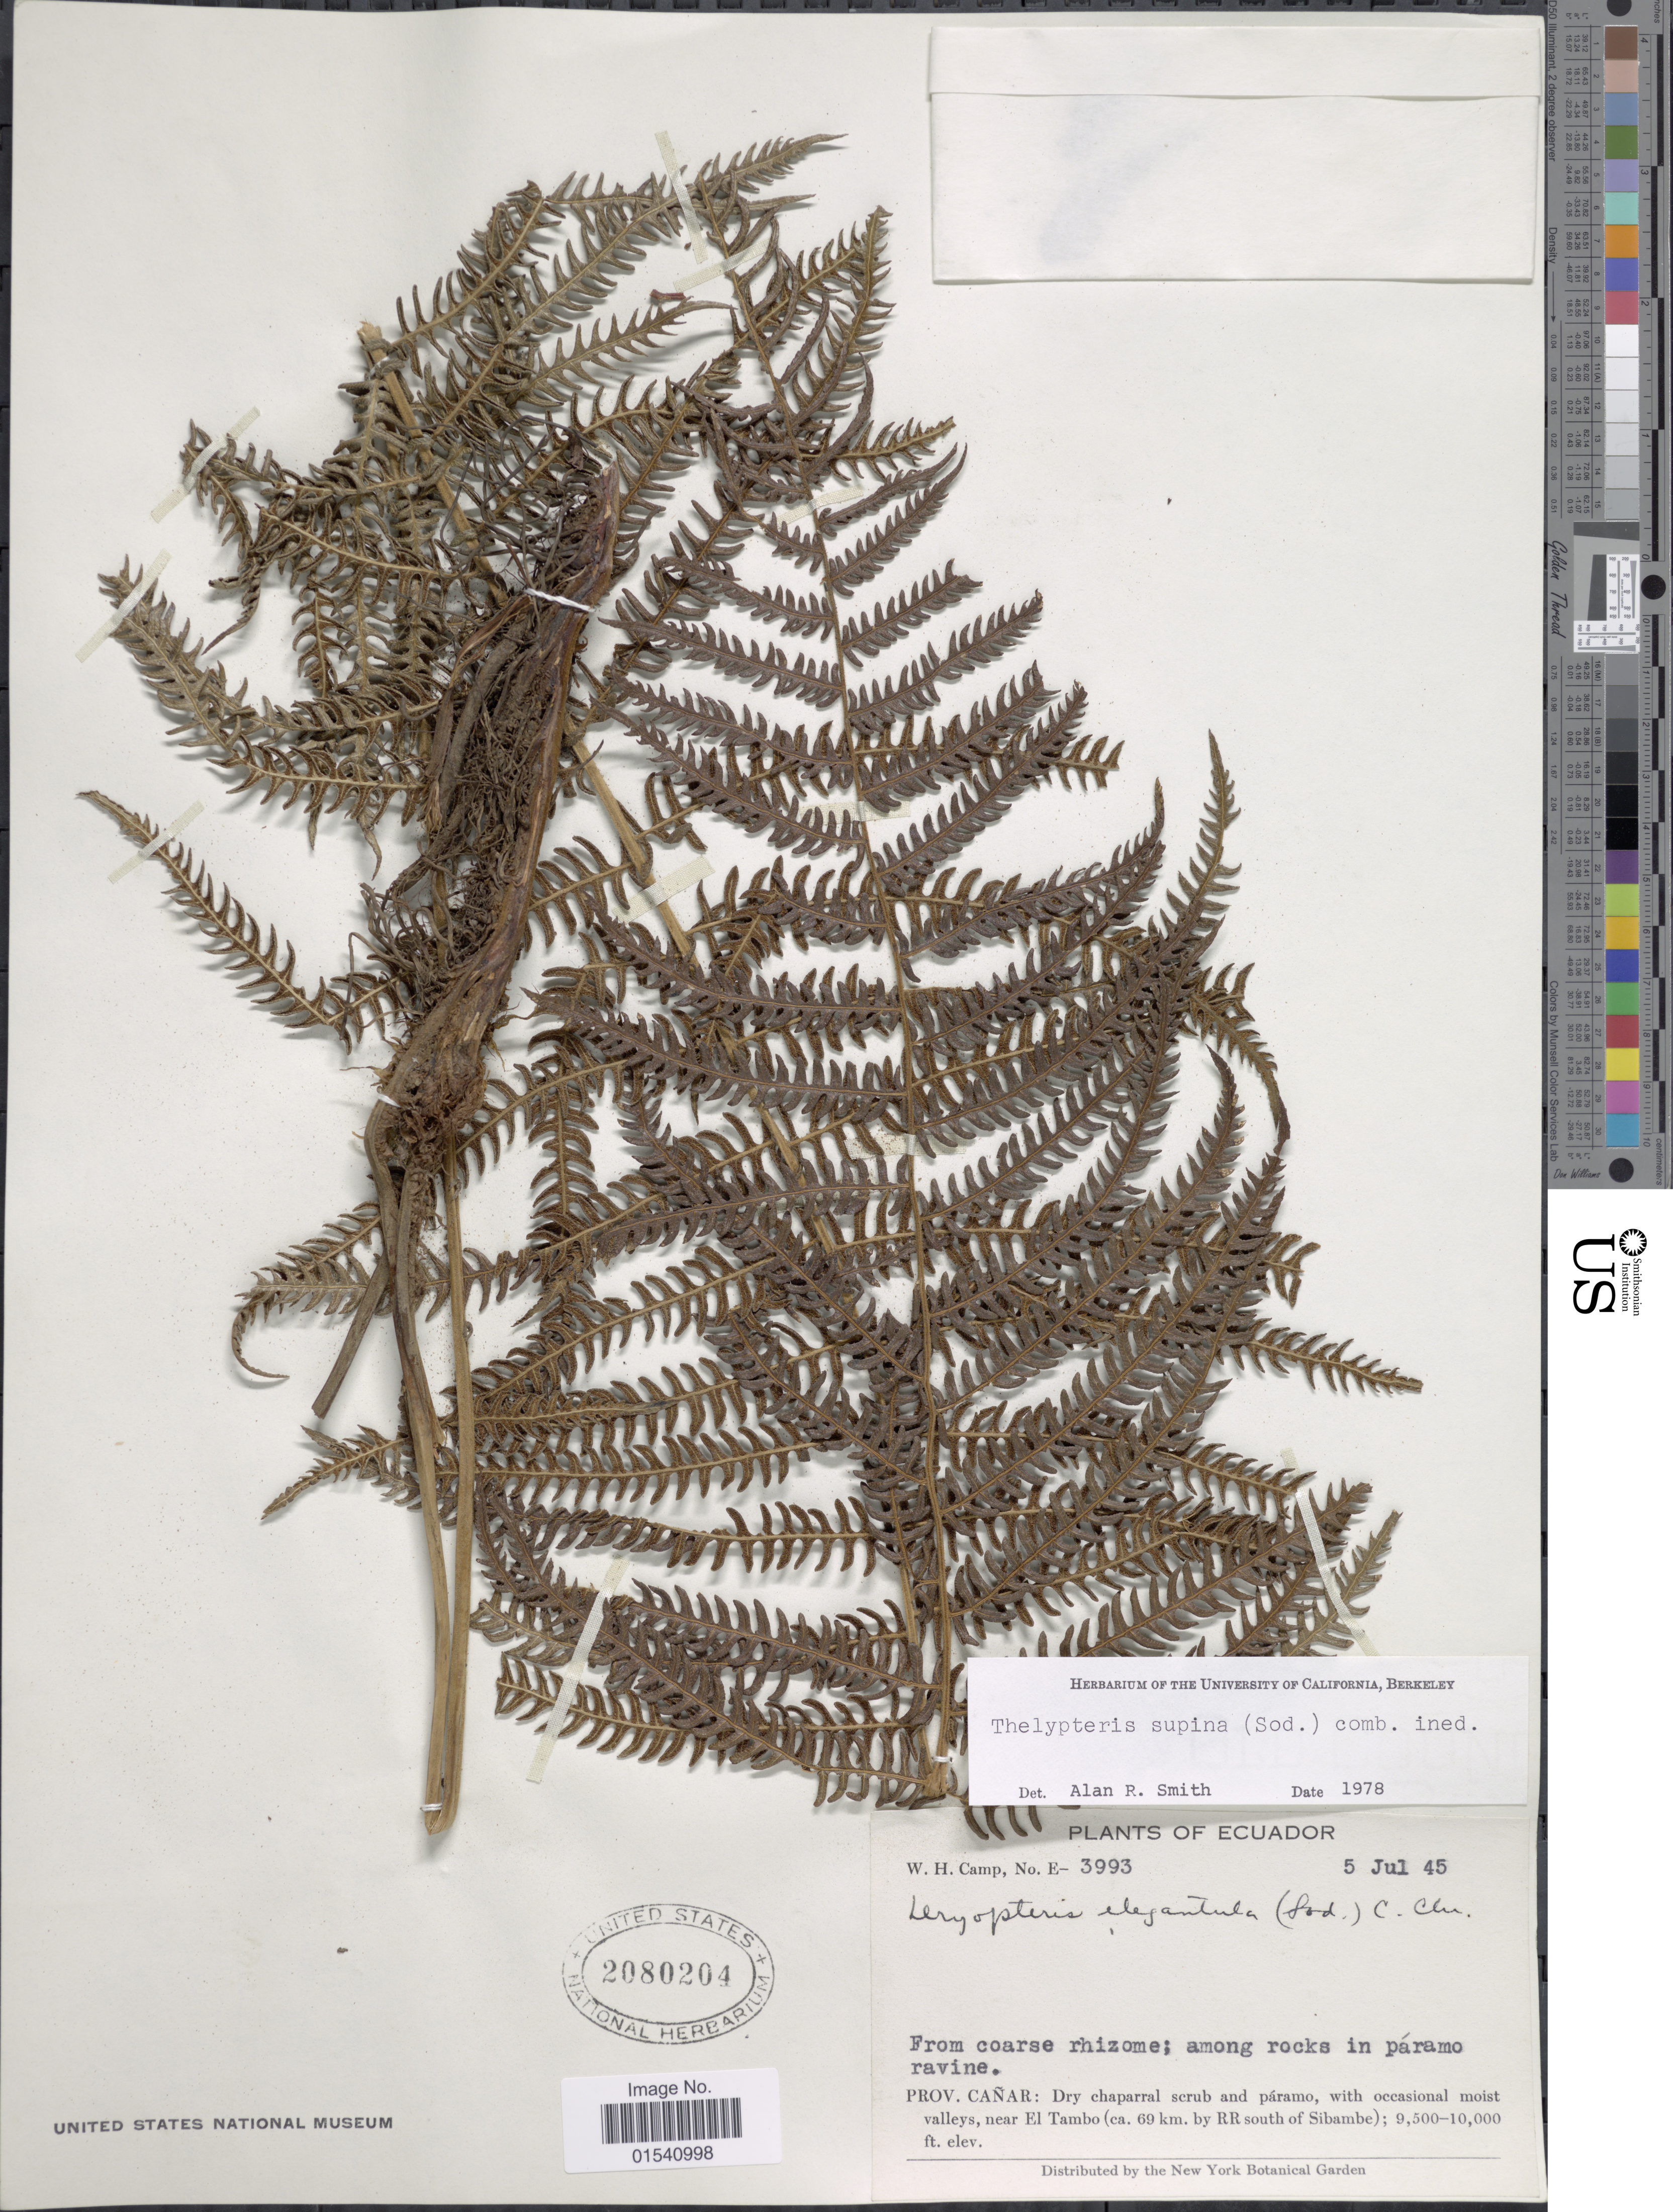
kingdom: Plantae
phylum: Tracheophyta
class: Polypodiopsida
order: Polypodiales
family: Thelypteridaceae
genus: Amauropelta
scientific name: Amauropelta supina (Sodiro) comb. nov., ined 2015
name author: (Sodiro)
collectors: W. H. Camp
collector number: E-3993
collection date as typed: Transcribed d/m/y: 5/7/45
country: Ecuador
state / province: Cañar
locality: From coarse rhizome; among rocks in páramo ravine. Dry chaparral scrub and páramo, with occasional moist valleys, near El Tambo (ca. 69 km. by RR south of Sibambe)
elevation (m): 2896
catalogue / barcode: US 2080204